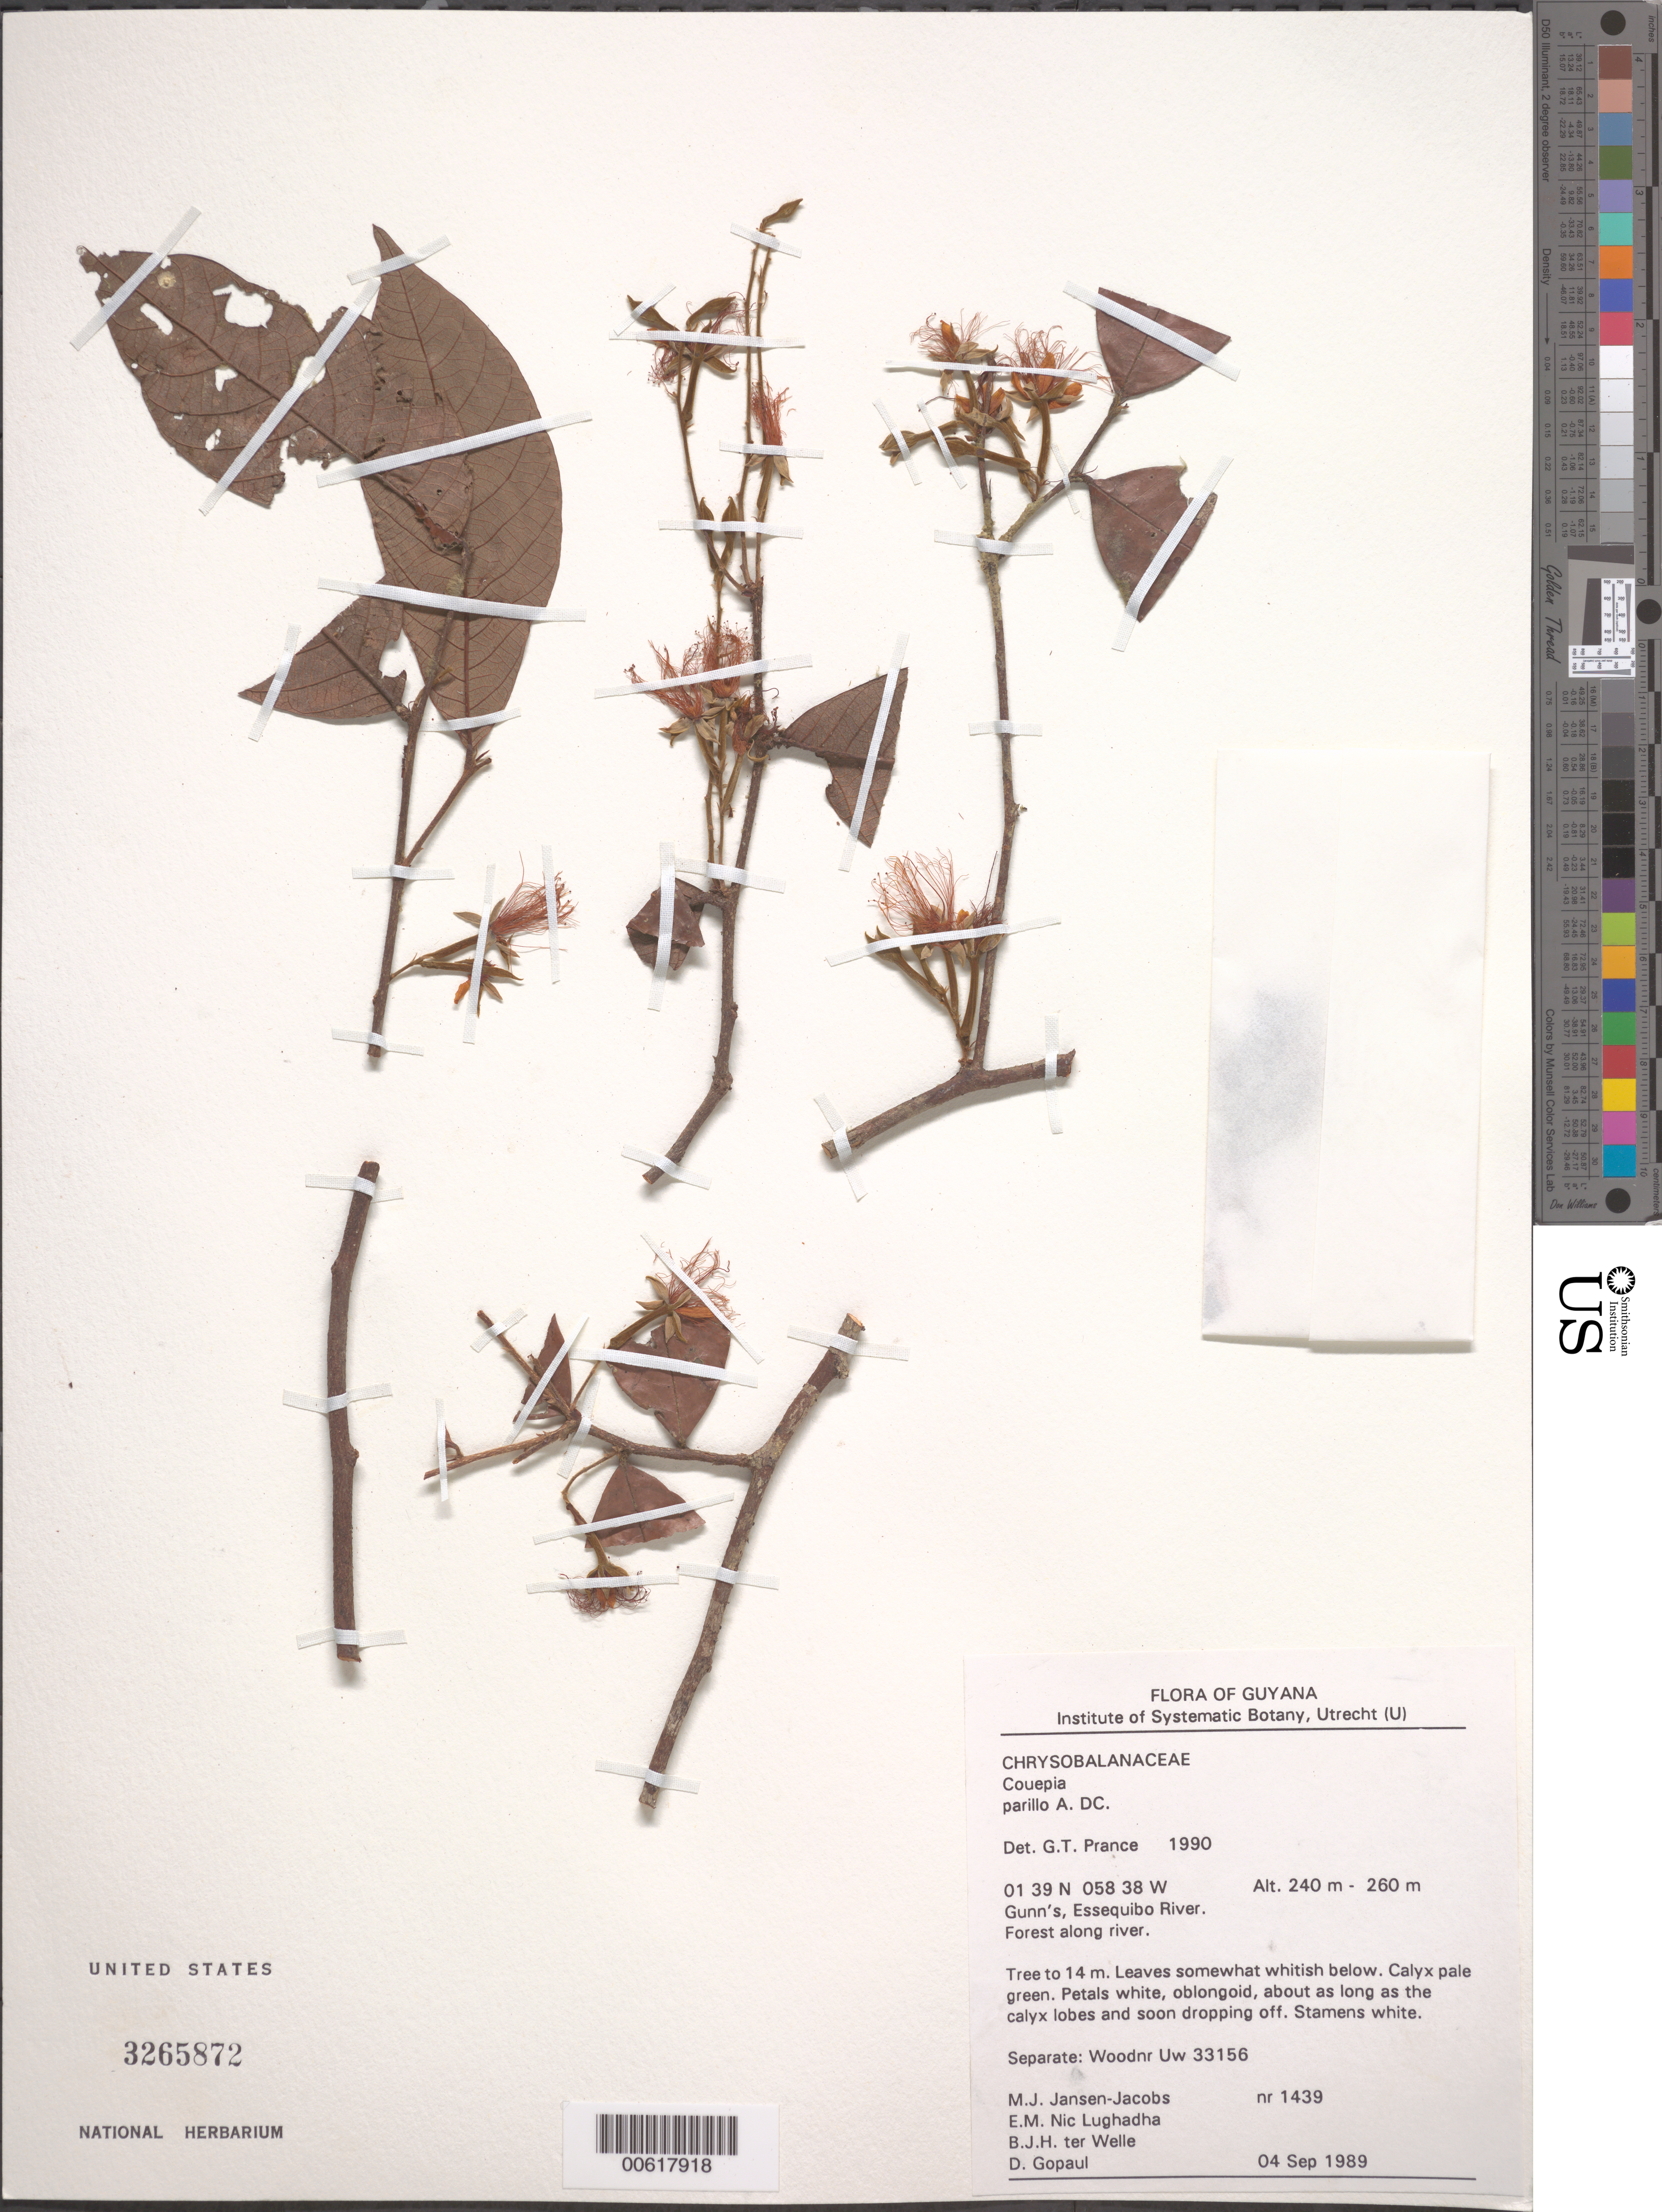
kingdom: Plantae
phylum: Tracheophyta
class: Magnoliopsida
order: Malpighiales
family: Chrysobalanaceae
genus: Gaulettia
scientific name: Gaulettia parillo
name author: (DC.) Sothers & Prance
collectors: M. J. Jansen-Jacobs, E. Nic Lughadha, B. Welle & D. Gopaul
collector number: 1439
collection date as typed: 4-Sep-89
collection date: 1989-09-04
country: Guyana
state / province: U. Takutu-U. Essequibo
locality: Gunn's, Essequibo River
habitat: Forest along river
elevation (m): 240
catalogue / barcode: US 3265872